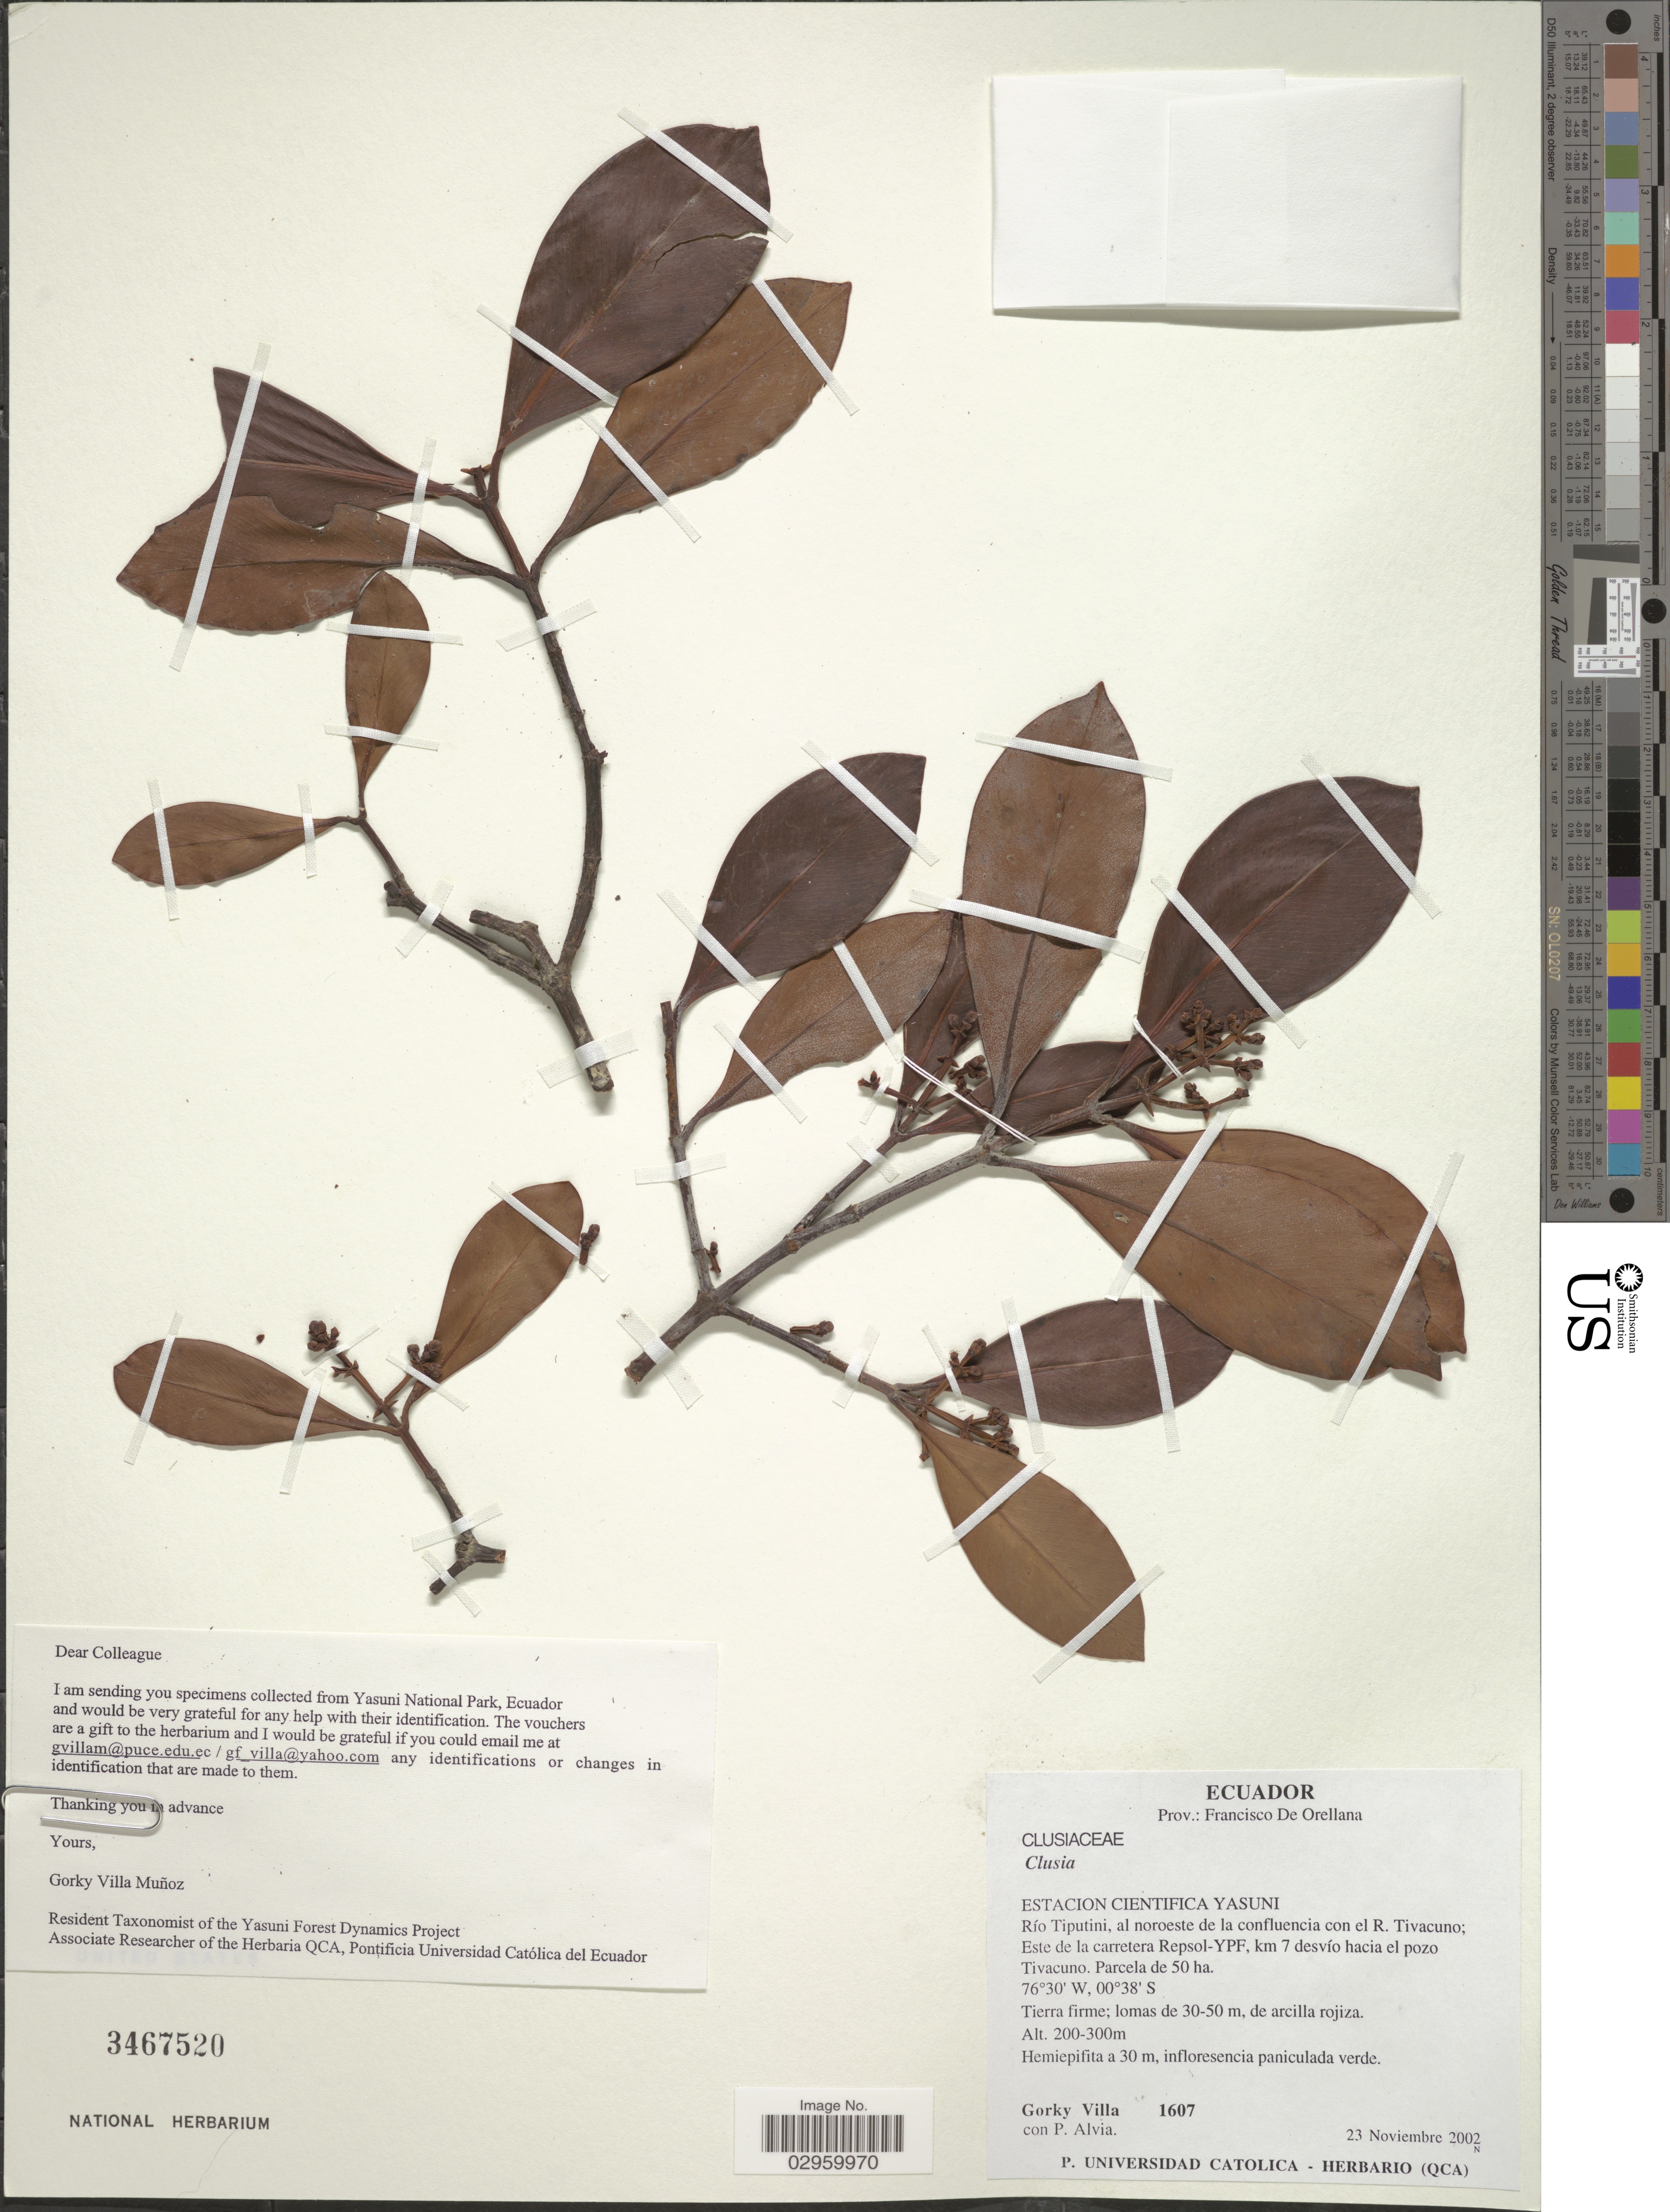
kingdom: Plantae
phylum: Tracheophyta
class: Magnoliopsida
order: Malpighiales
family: Clusiaceae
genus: Clusia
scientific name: Clusia sp.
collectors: G. Villa & P. Alvia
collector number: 1607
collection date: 2002-11-23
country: Ecuador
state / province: Orellana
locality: Prov.: Francisco De Orellana, Estacion Cientifica Yasuni, Río Tiputini, al noroeste de la confluencia con el R. Tivacuno; Este de la carretera Repsol-YPF, km 7 desvío hacia el pozo Tivacuno.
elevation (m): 200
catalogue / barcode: US 3467520